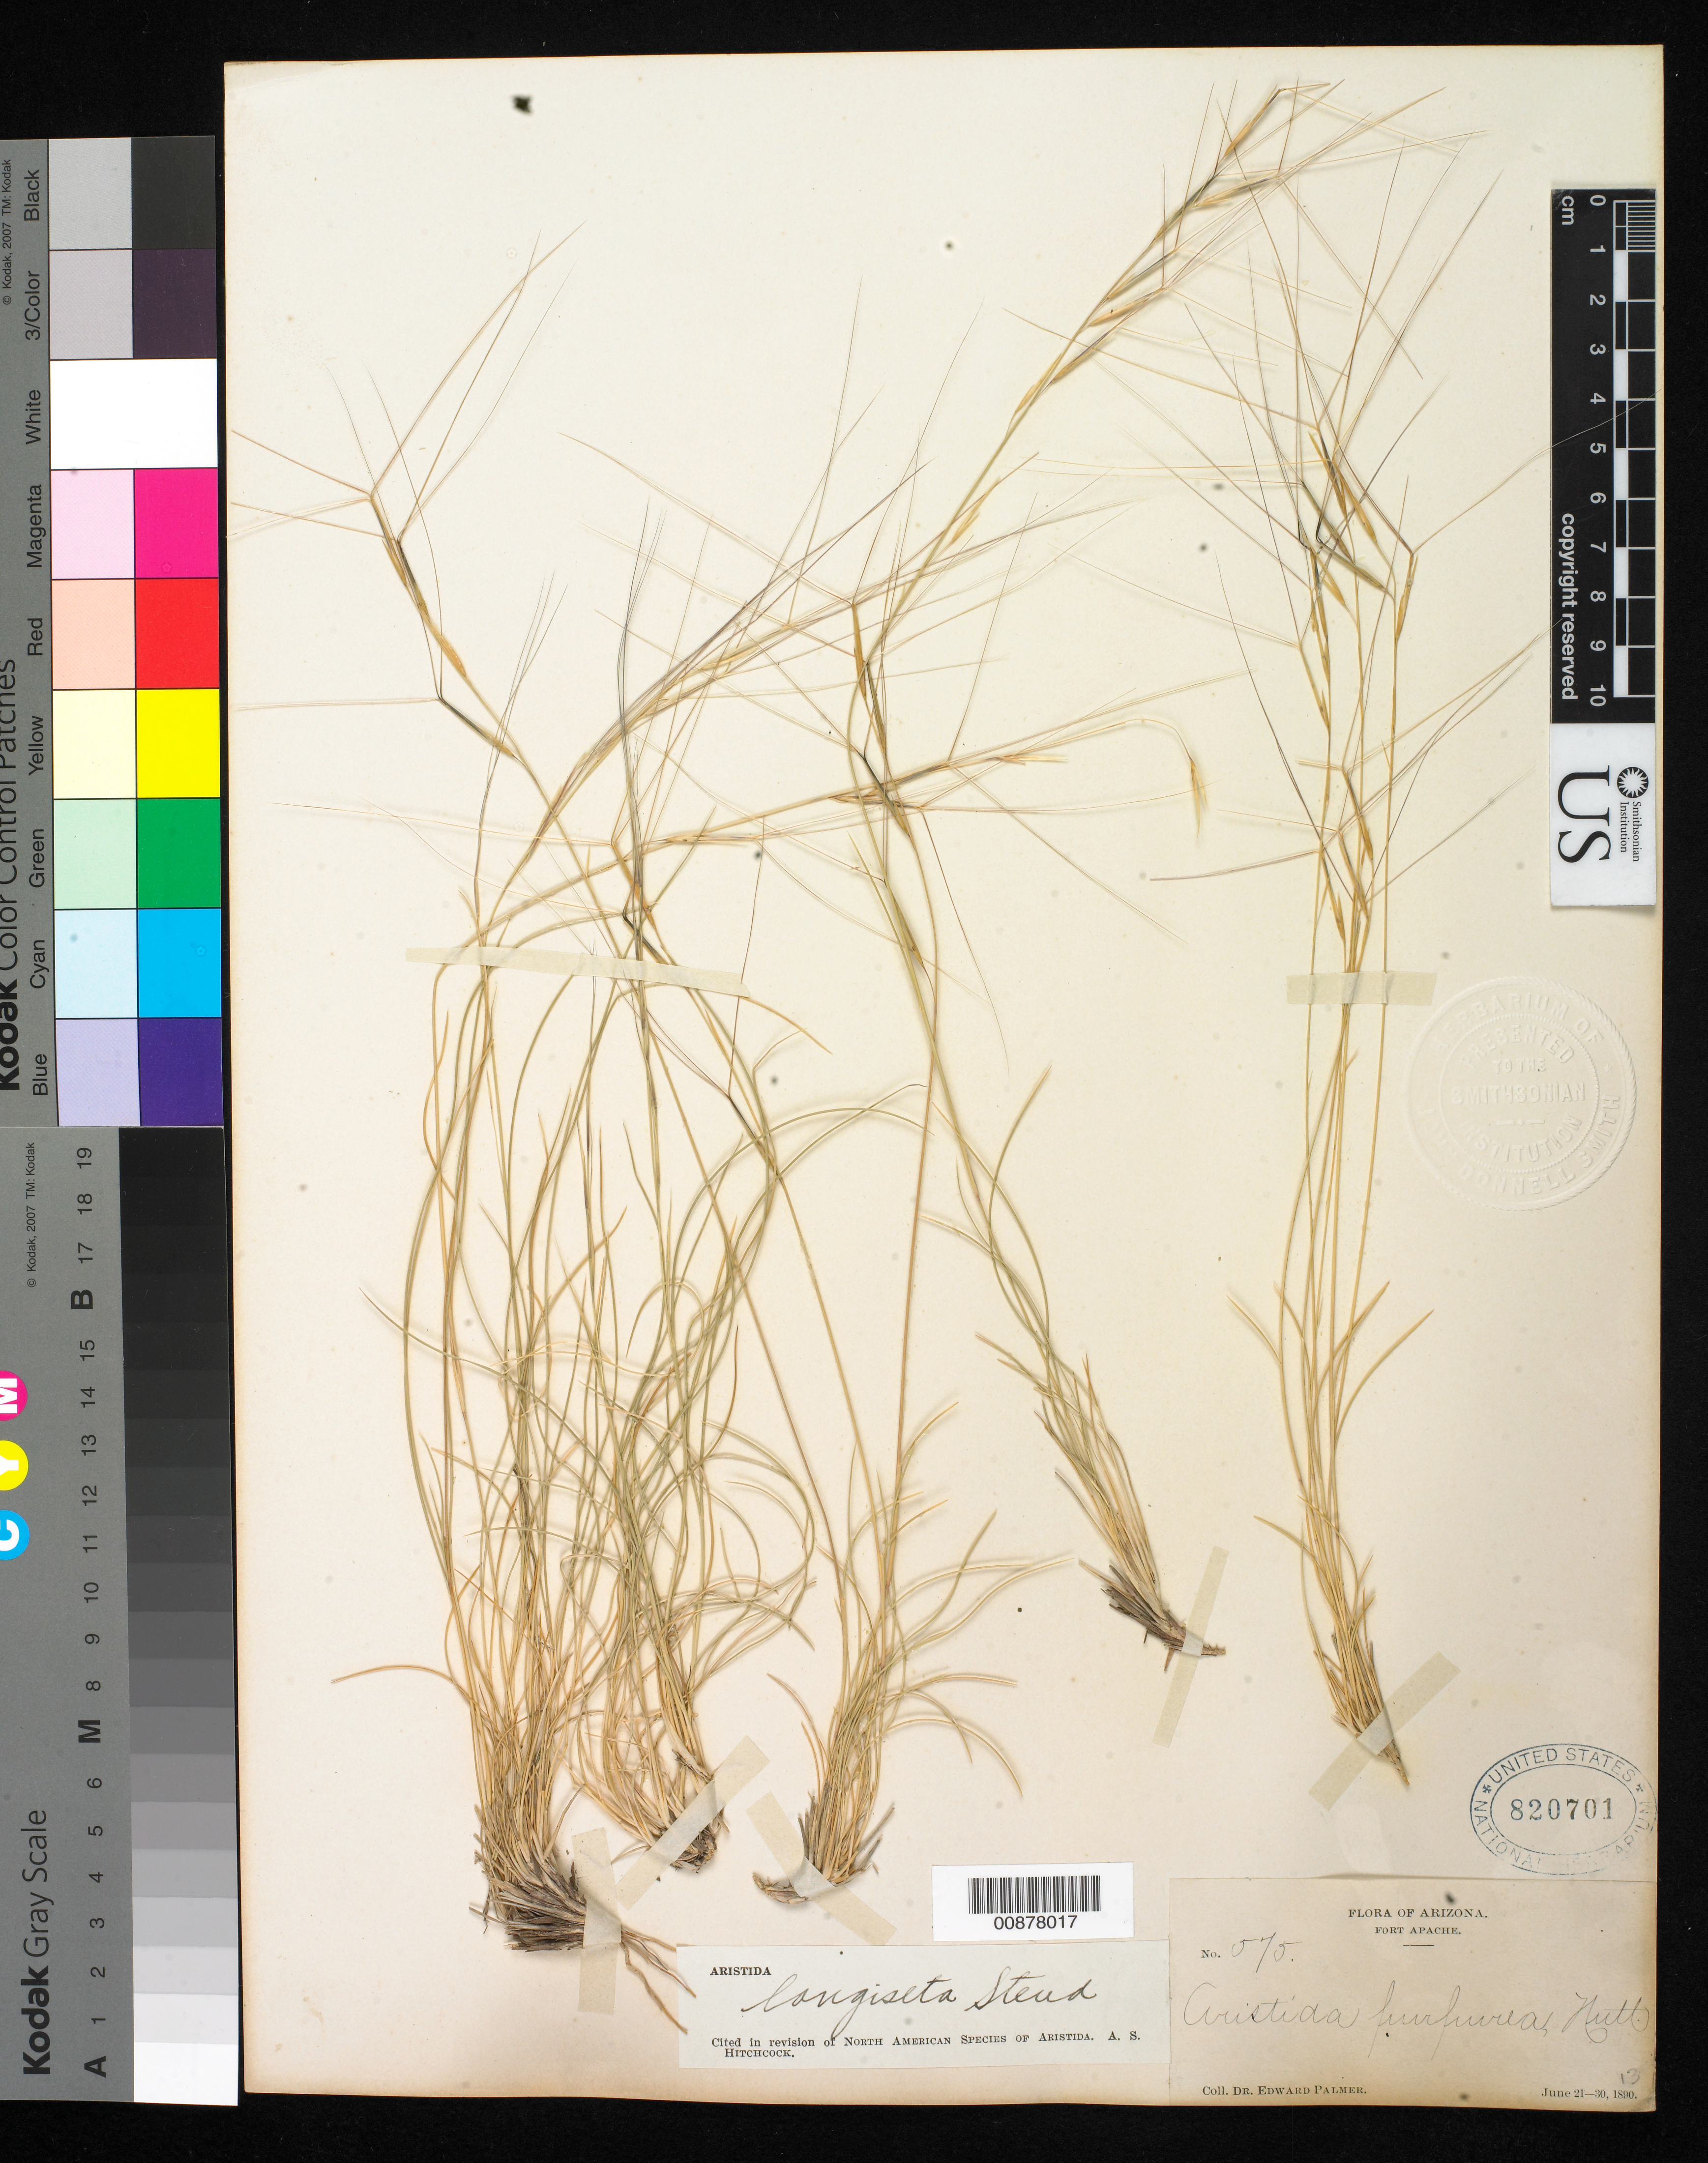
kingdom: Plantae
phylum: Tracheophyta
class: Liliopsida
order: Poales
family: Poaceae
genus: Aristida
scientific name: Aristida purpurea var. longiseta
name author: (Steud.) Vasey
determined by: Poaceae Reorganization Project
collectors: E. Palmer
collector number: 575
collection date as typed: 21 Jun 1890 to 30 Jun 1890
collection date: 1890-06-21/1890-06-30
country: United States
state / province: Arizona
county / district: Navajo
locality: Fort Apache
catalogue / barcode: US 820701